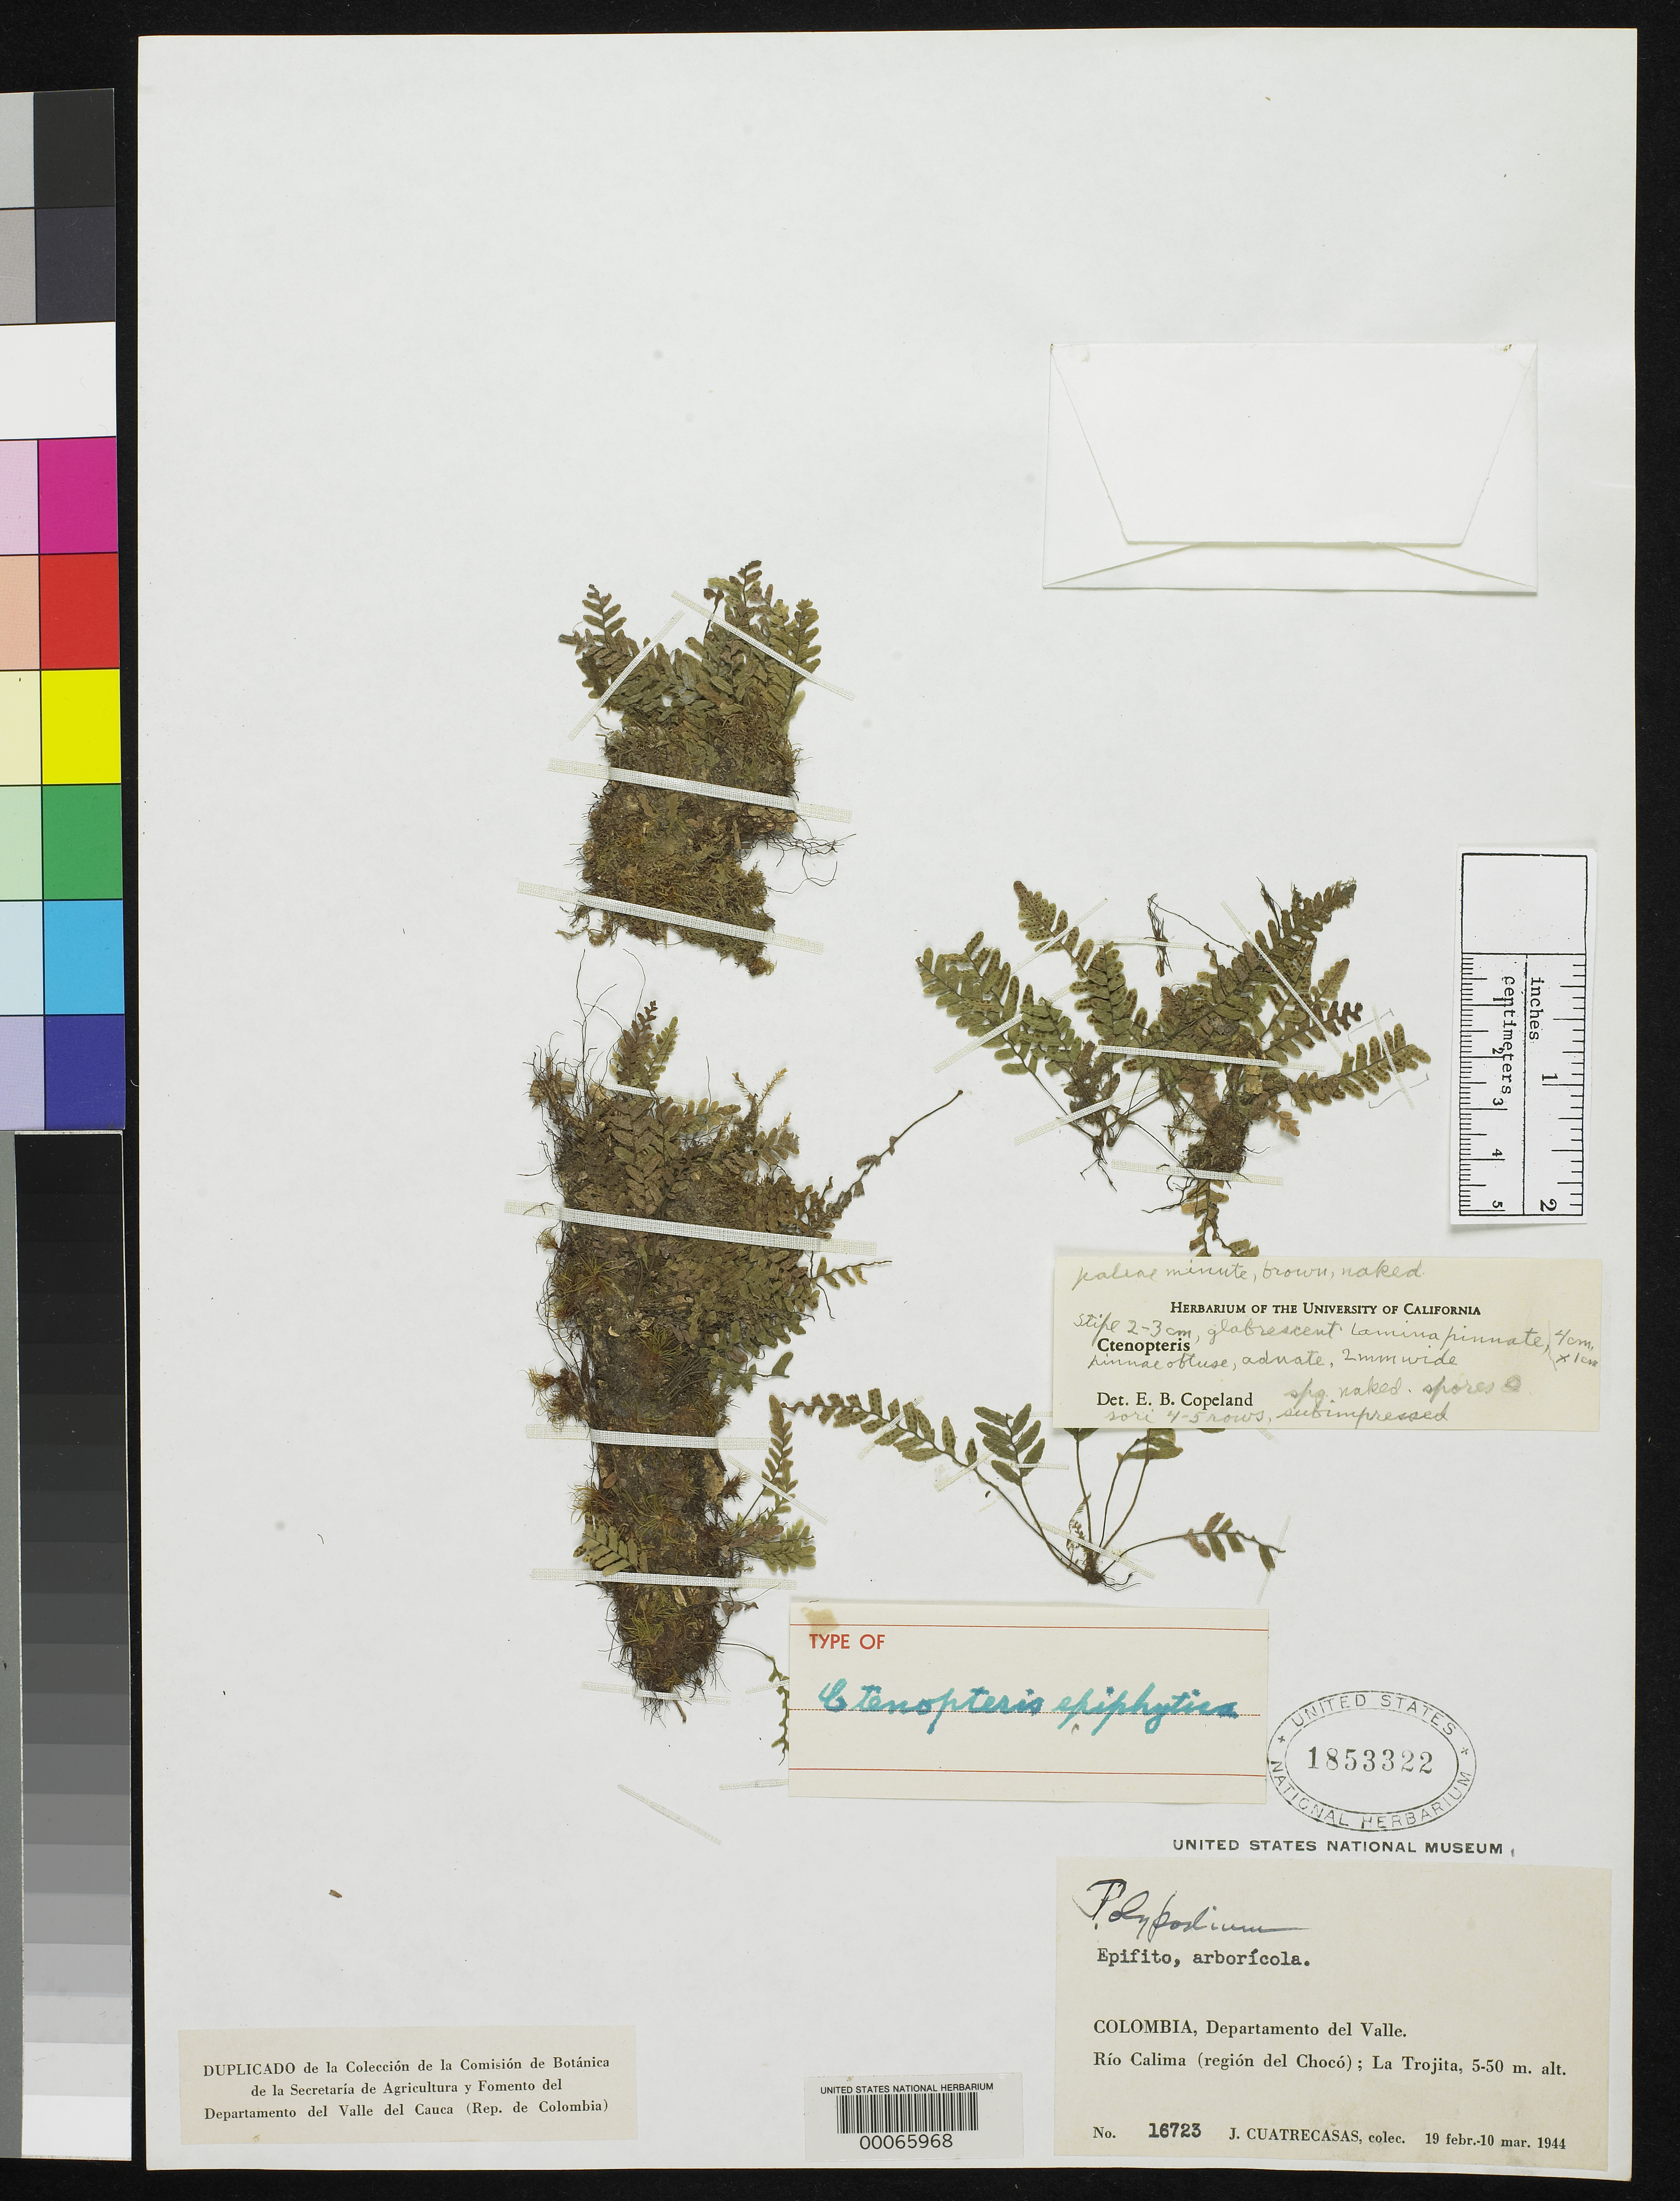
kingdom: Plantae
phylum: Tracheophyta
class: Polypodiopsida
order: Polypodiales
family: Polypodiaceae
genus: Ctenopteris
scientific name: Ctenopteris epiphytica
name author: Copel.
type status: Holotype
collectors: J. Cuatrecasas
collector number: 16723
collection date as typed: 19 Feb 1944 to 10 Mar 1944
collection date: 1944-02-19/1944-03-10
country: Colombia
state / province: Valle del Cauca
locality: Rio Caloma, regio del Choco, La Tojita.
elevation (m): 5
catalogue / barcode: US 1853322